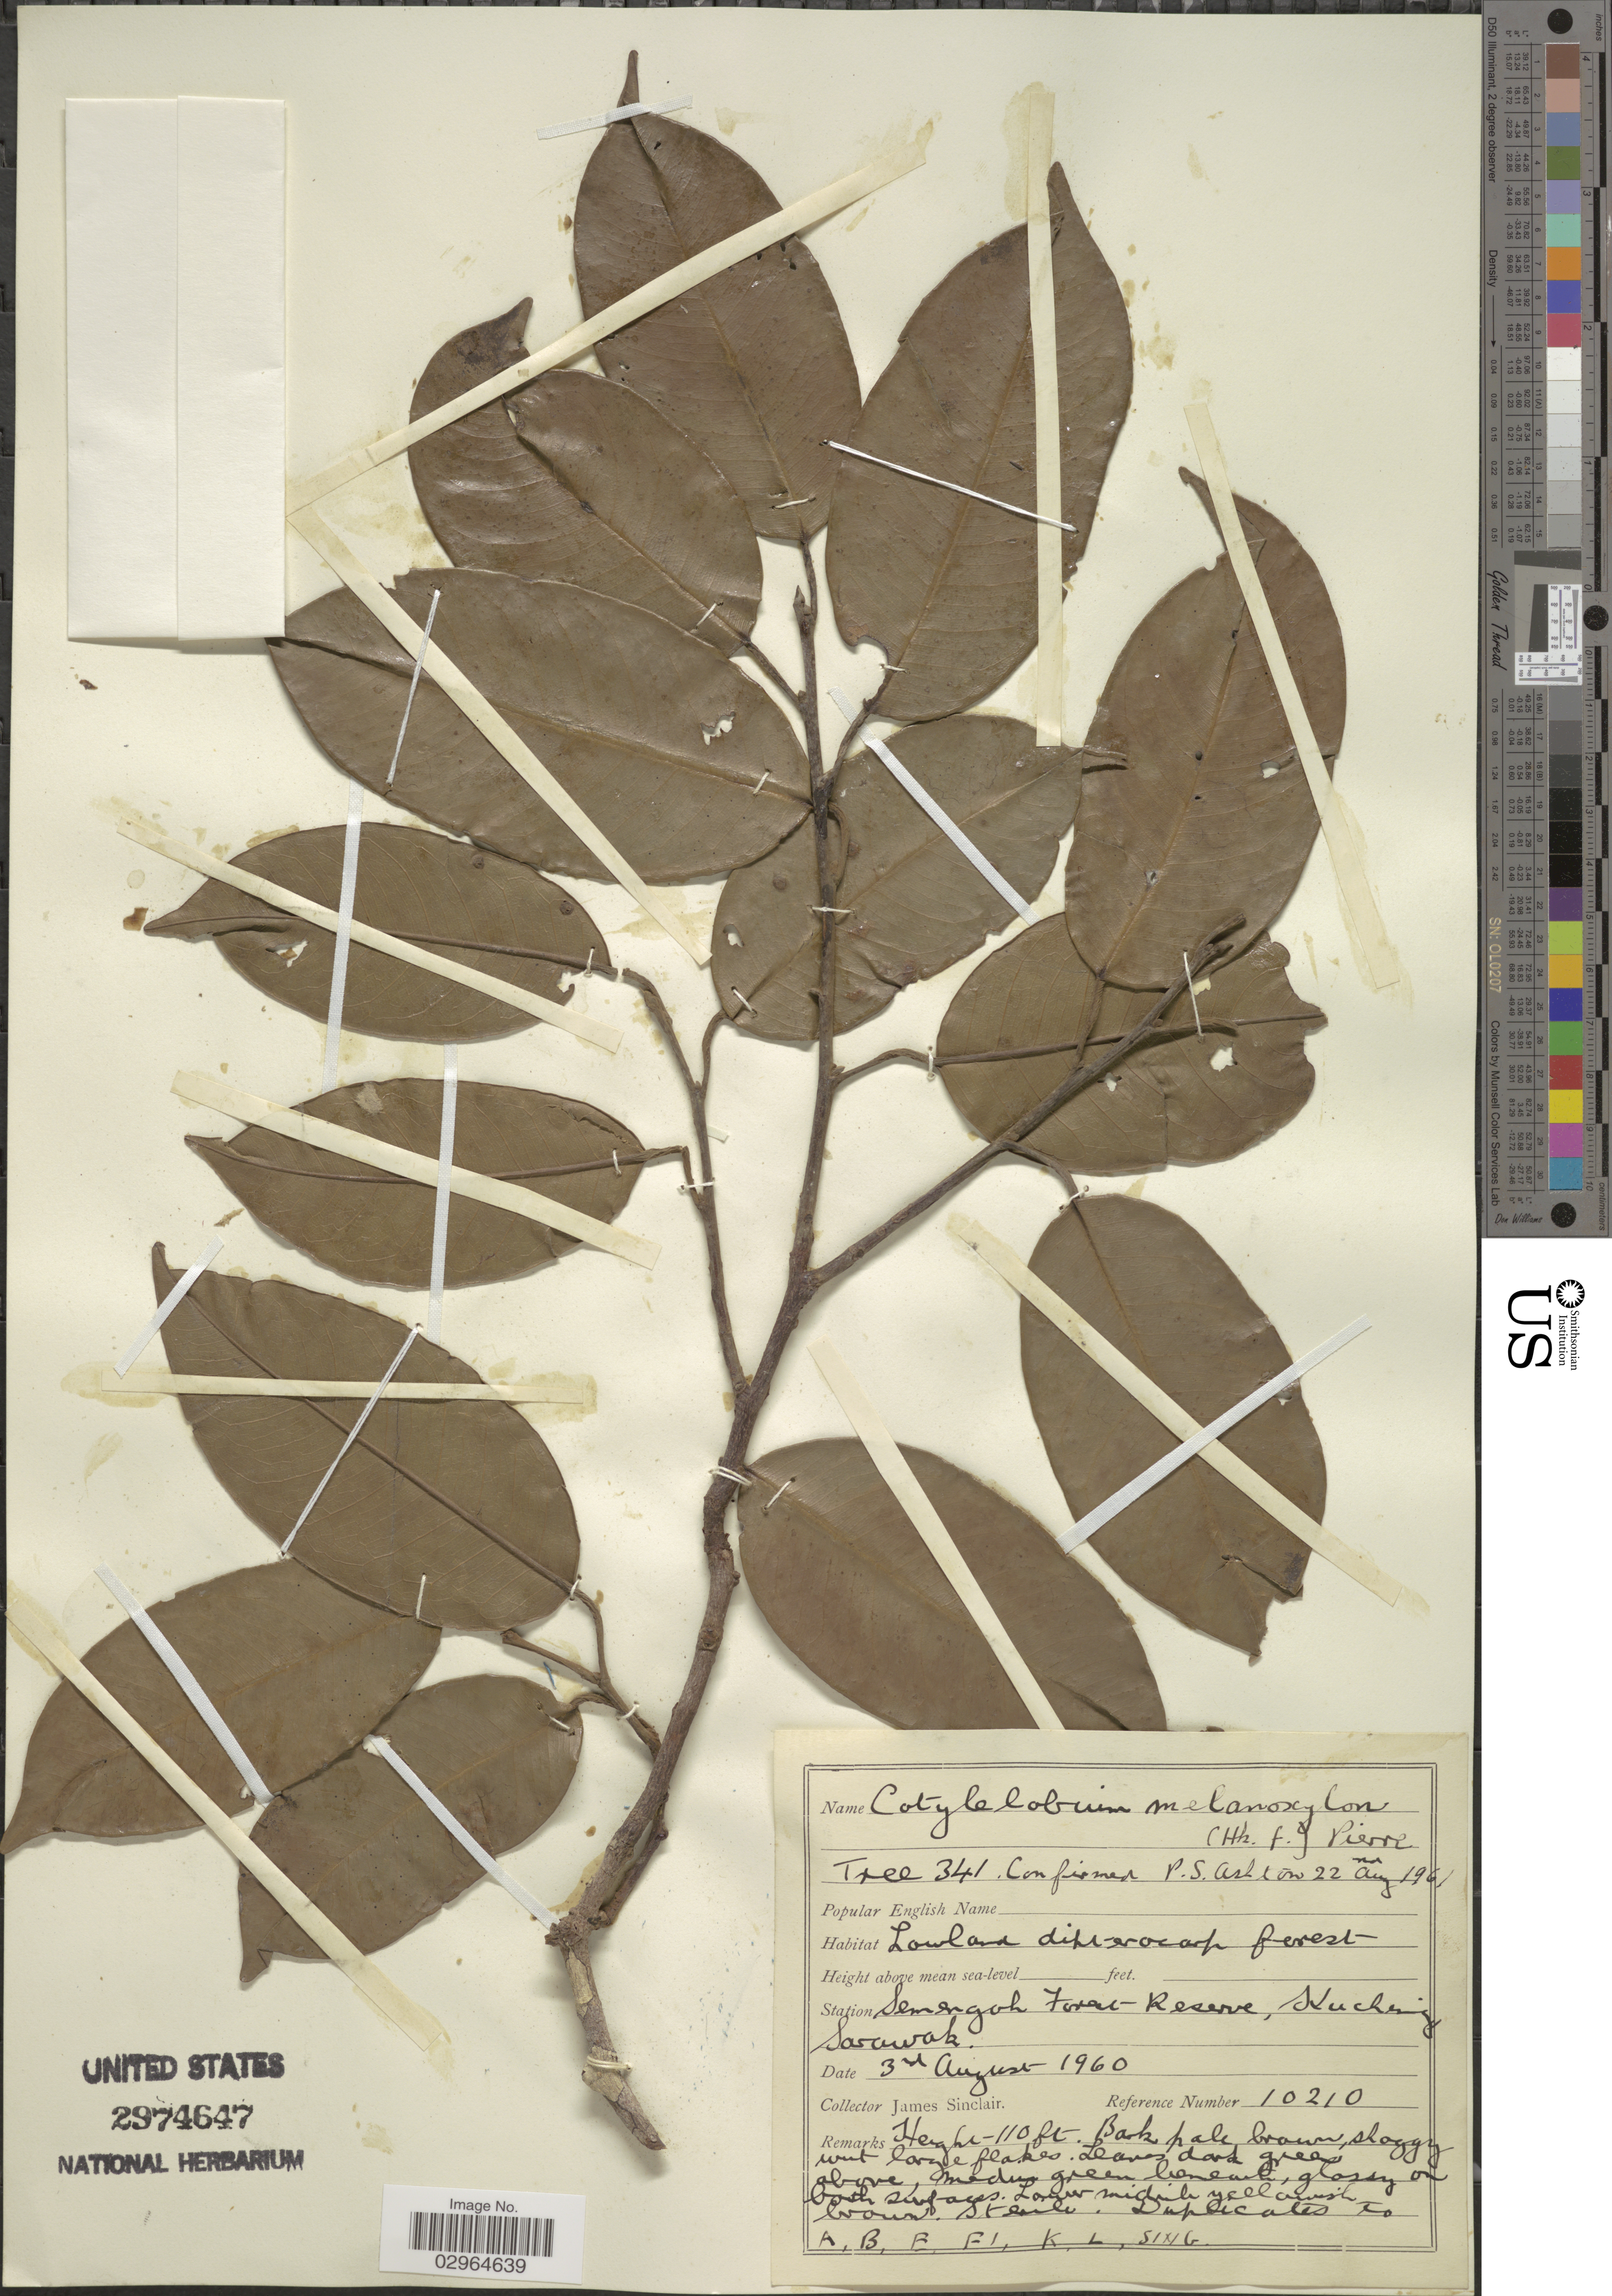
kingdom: Plantae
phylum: Tracheophyta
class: Magnoliopsida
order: Malvales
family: Dipterocarpaceae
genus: Cotylelobium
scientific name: Cotylelobium melanoxylon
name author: (Hook.) Pierre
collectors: J. Sinclair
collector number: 10210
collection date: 1960-08-03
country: Malaysia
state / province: Sarawak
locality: Station Semengoh Forest Reserve, Kuching.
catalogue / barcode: US 2974647